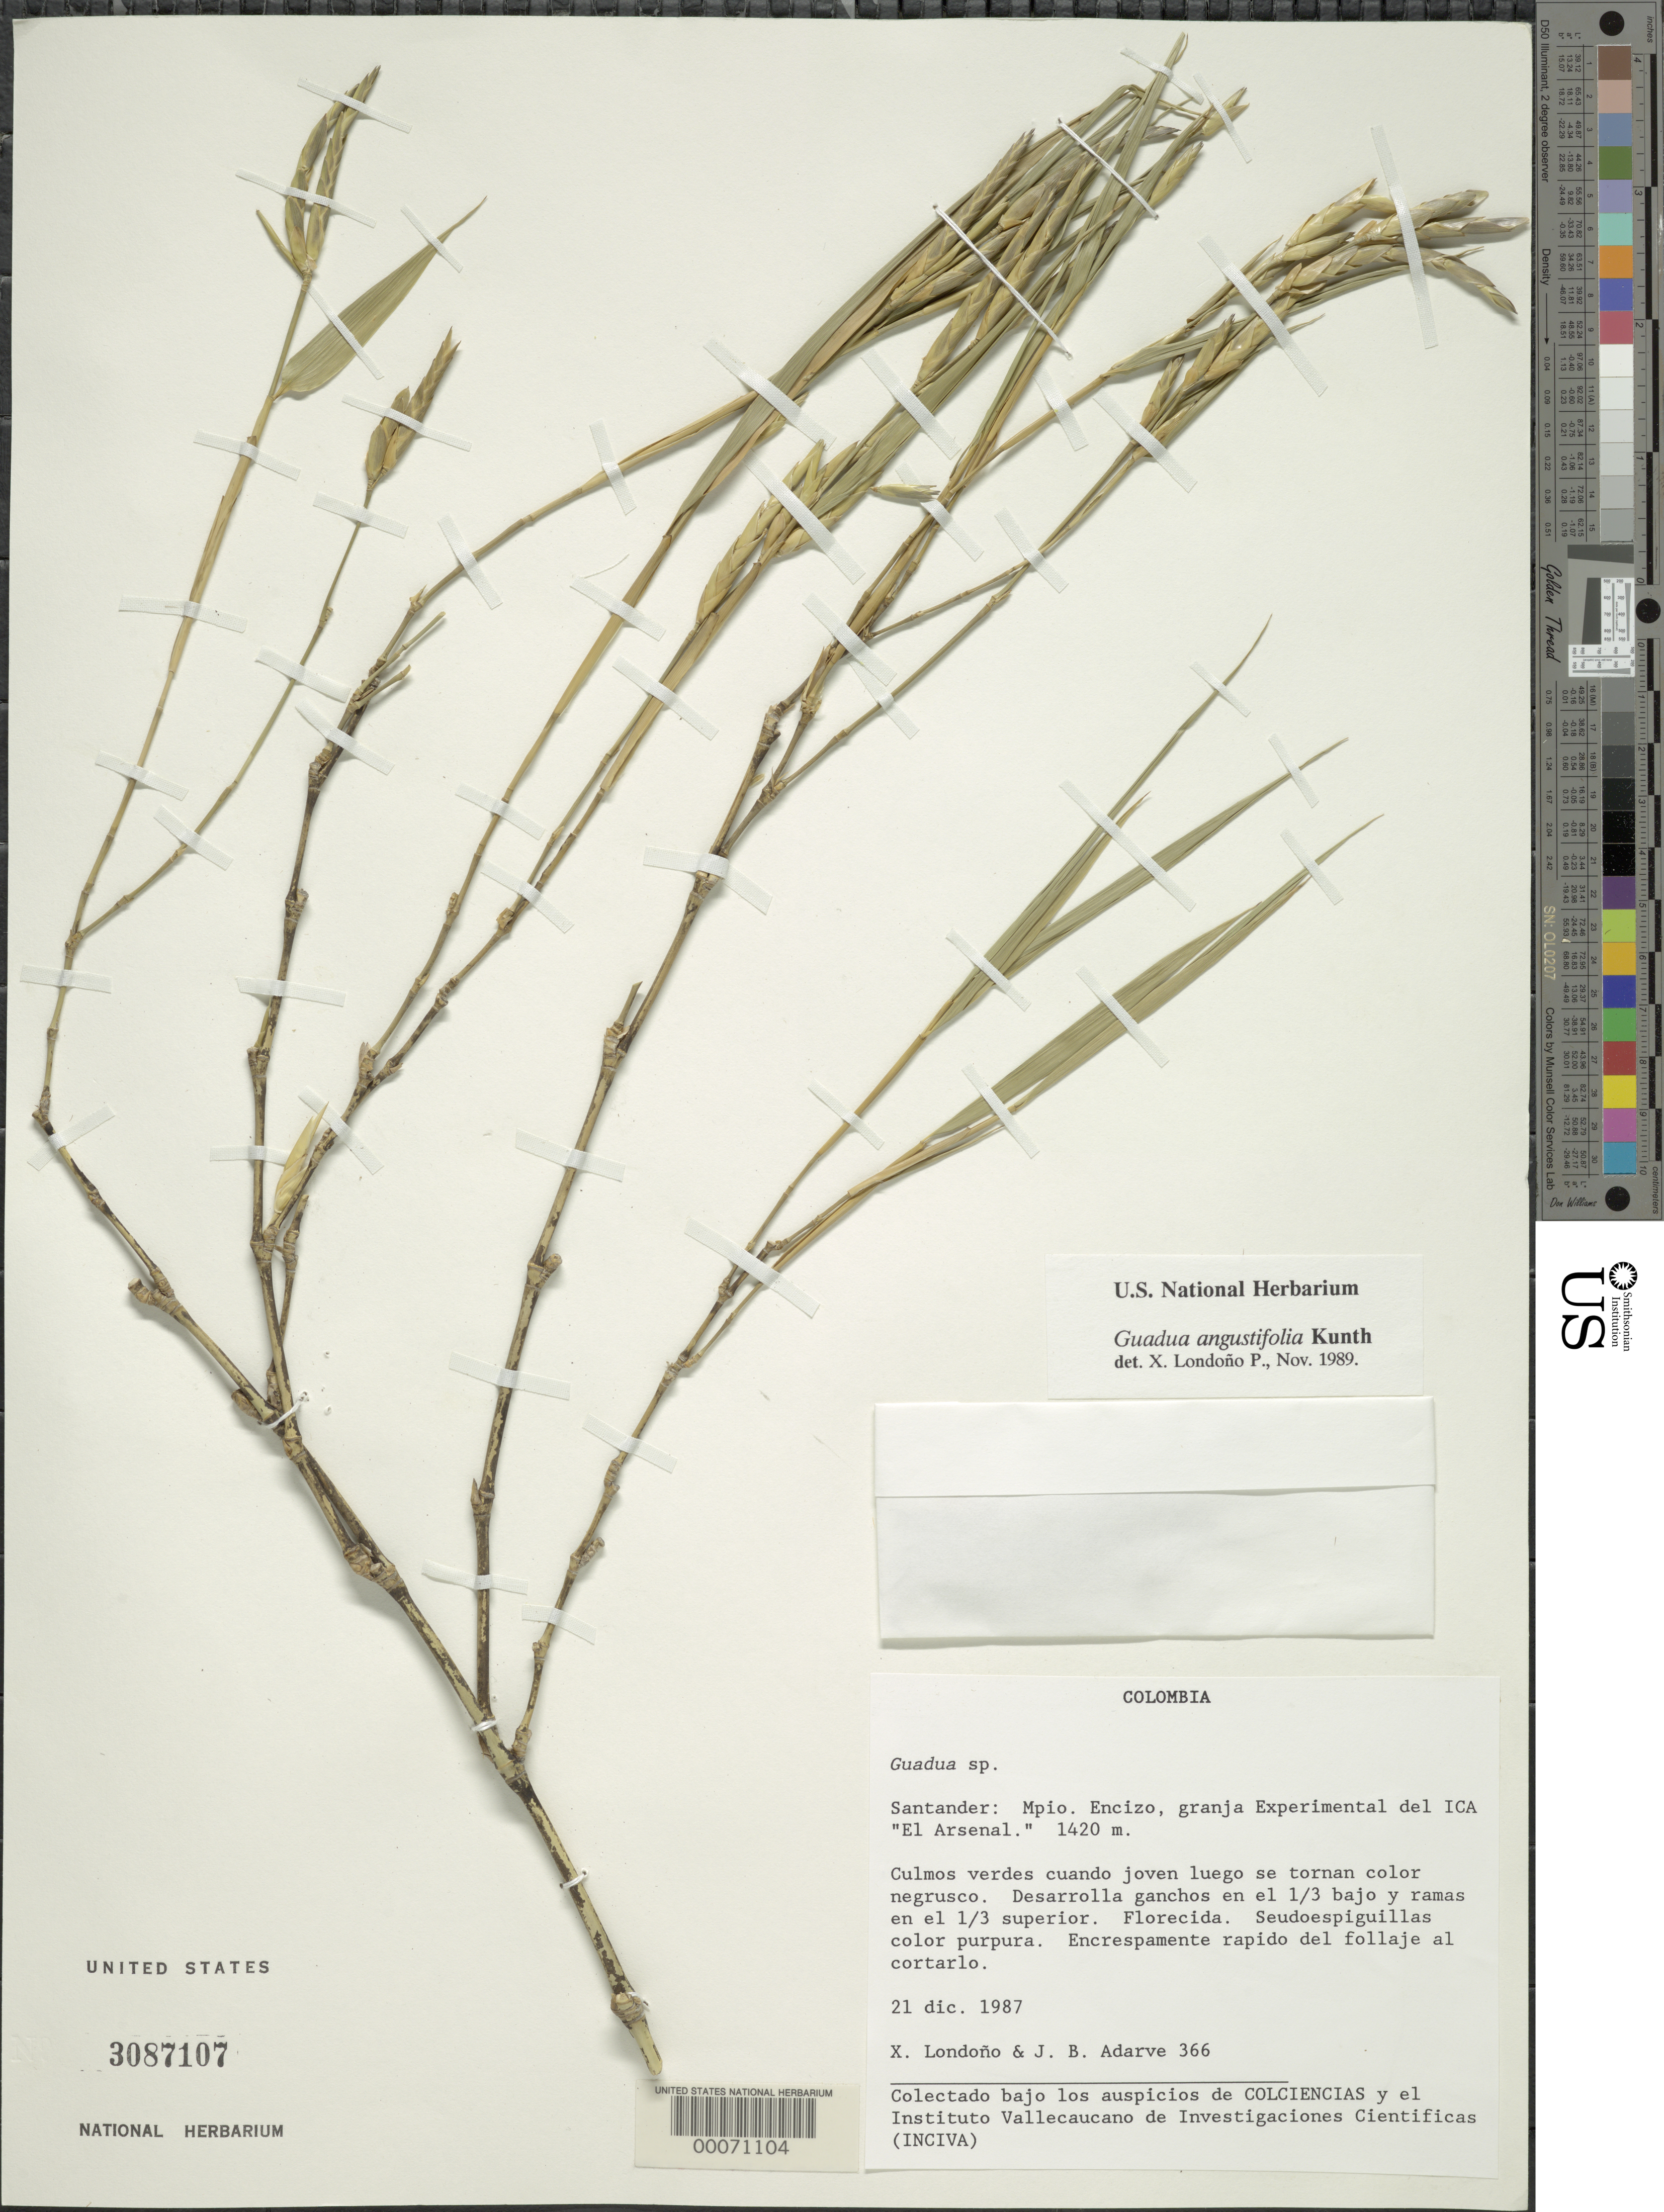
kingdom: Plantae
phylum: Tracheophyta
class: Liliopsida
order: Poales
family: Poaceae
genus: Guadua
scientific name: Guadua angustifolia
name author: Kunth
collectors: X. Londoño & J. B. Adarve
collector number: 366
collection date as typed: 21 Dec 1987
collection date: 1987-12-21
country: Colombia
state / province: Santander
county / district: Enciso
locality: Encizo Mun., experimental farm of ica "el arsenal"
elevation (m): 1420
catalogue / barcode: US 3087107